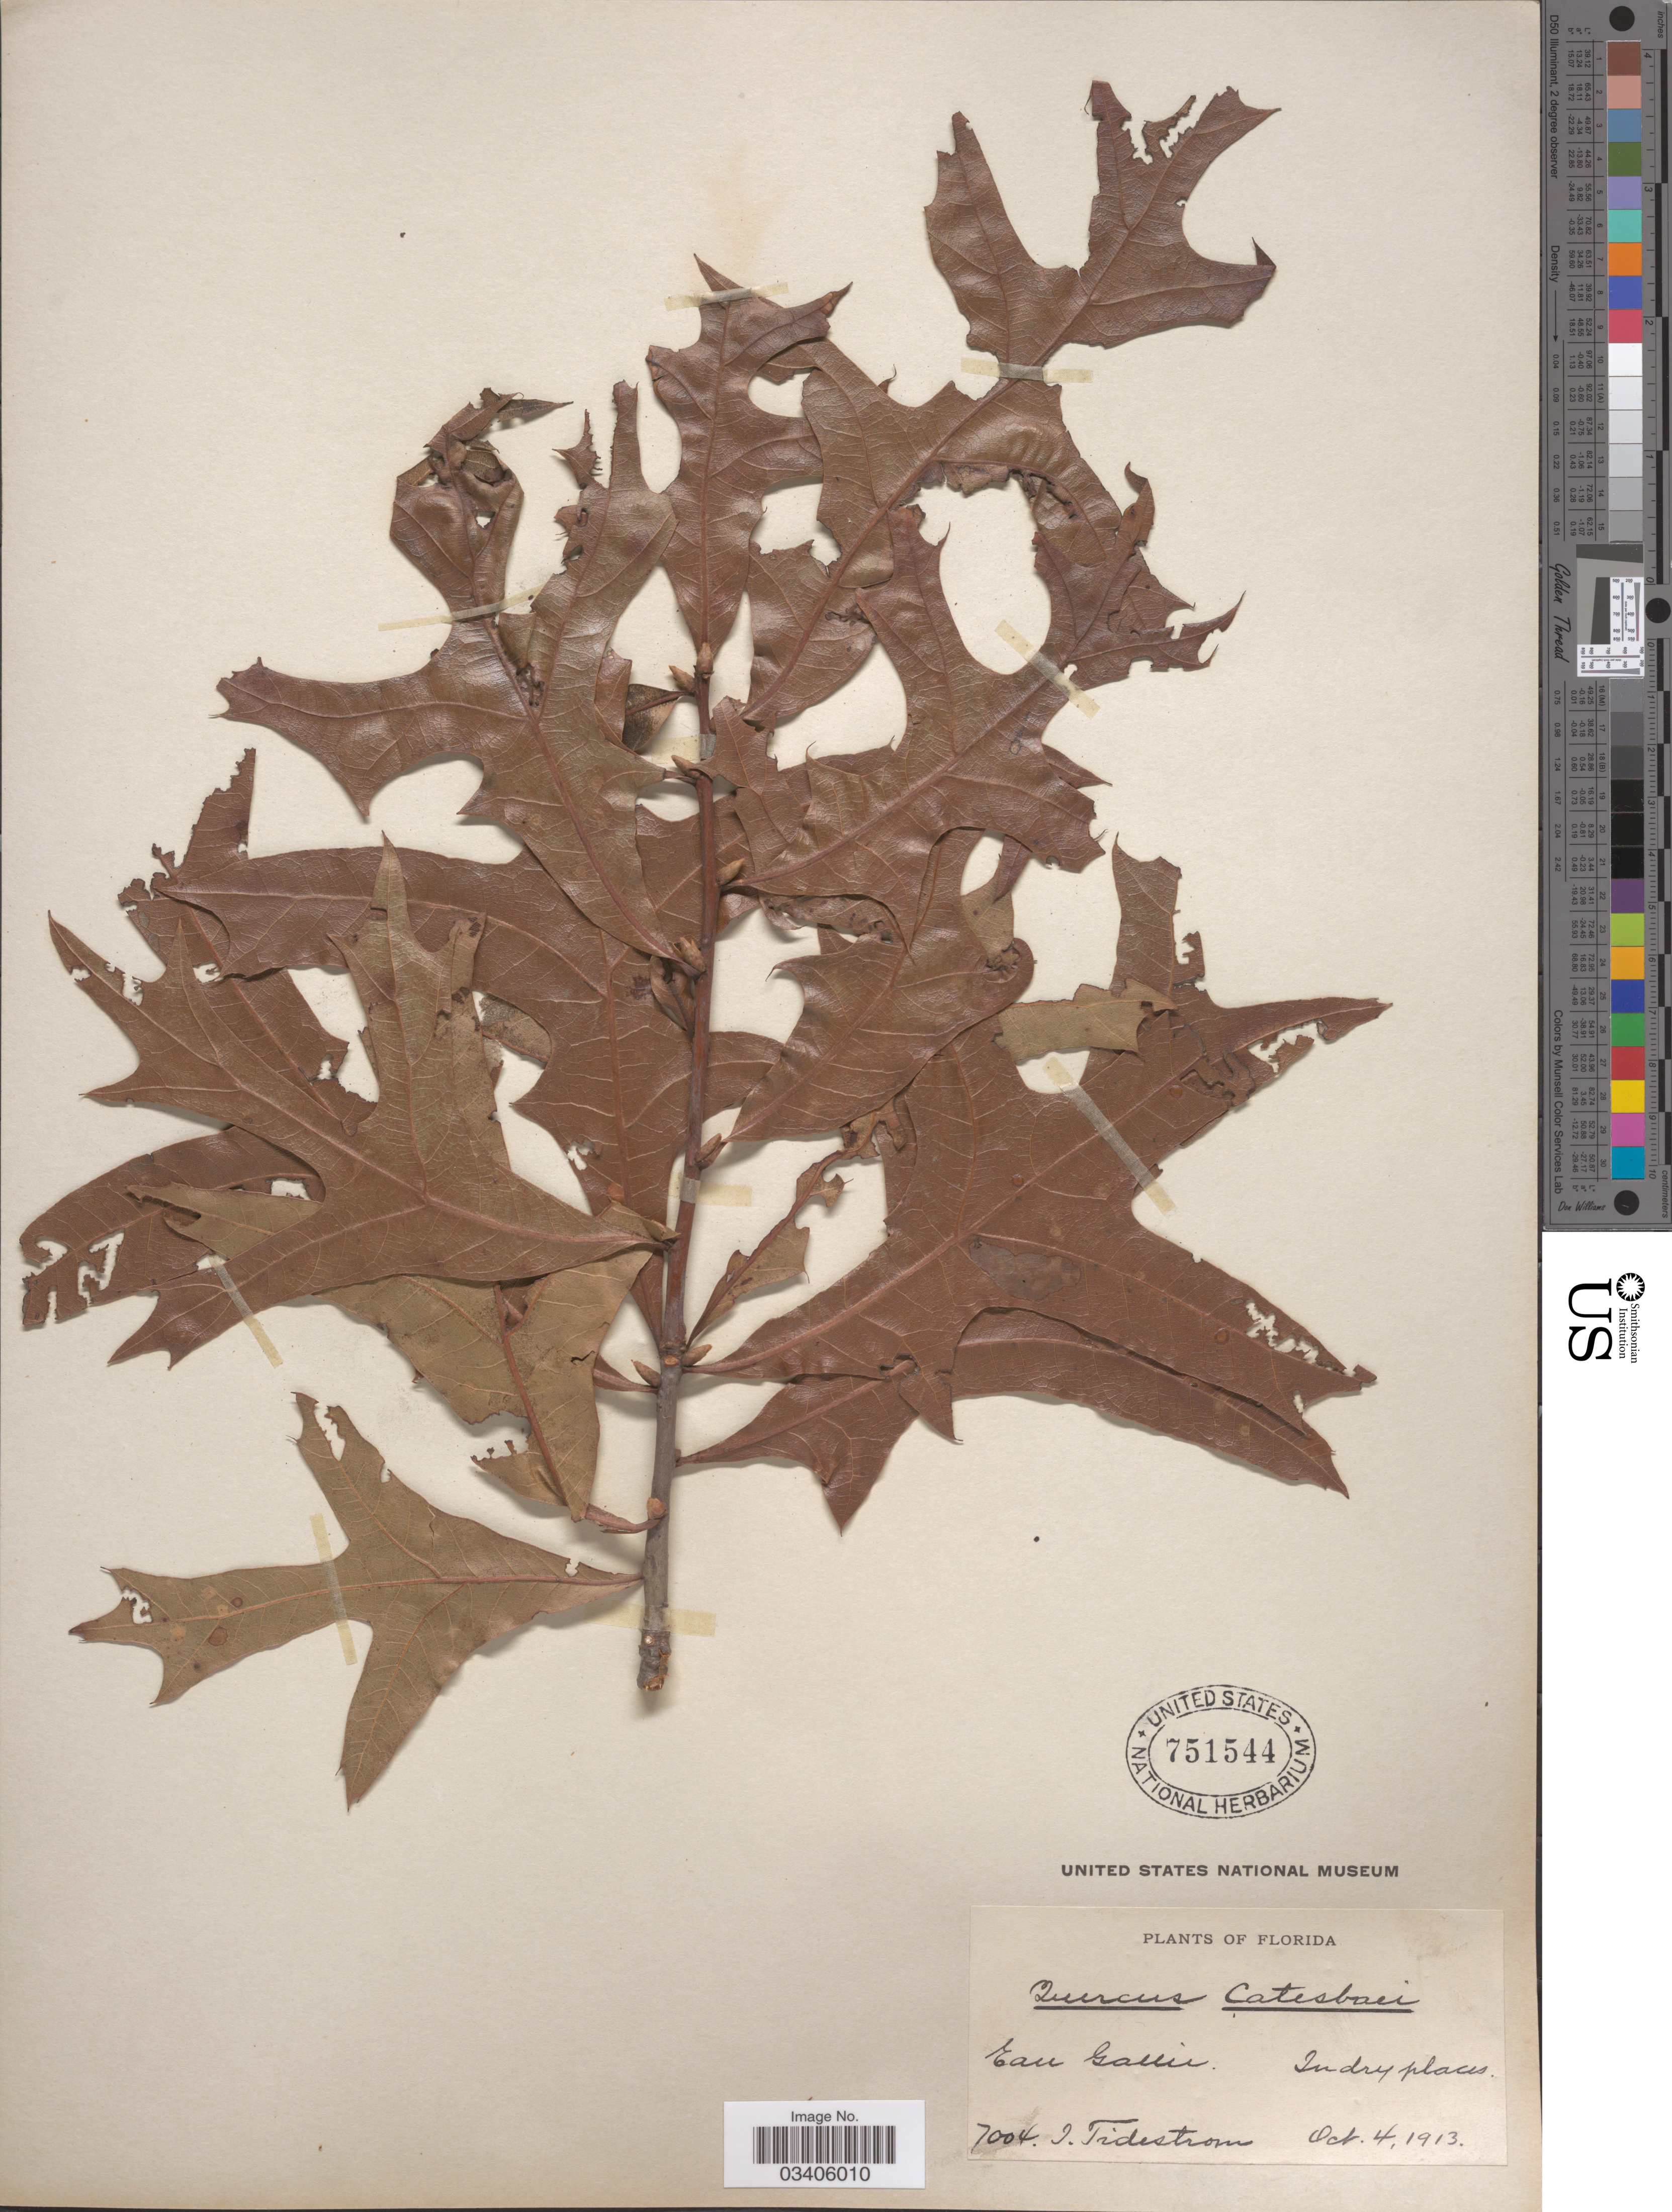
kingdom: Plantae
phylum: Tracheophyta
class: Magnoliopsida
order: Fagales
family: Fagaceae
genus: Quercus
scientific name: Quercus laevis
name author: Walter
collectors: I. F. Tidestrom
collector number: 7004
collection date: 1913-10-04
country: United States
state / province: Florida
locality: Eau Gallie.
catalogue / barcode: US 751544